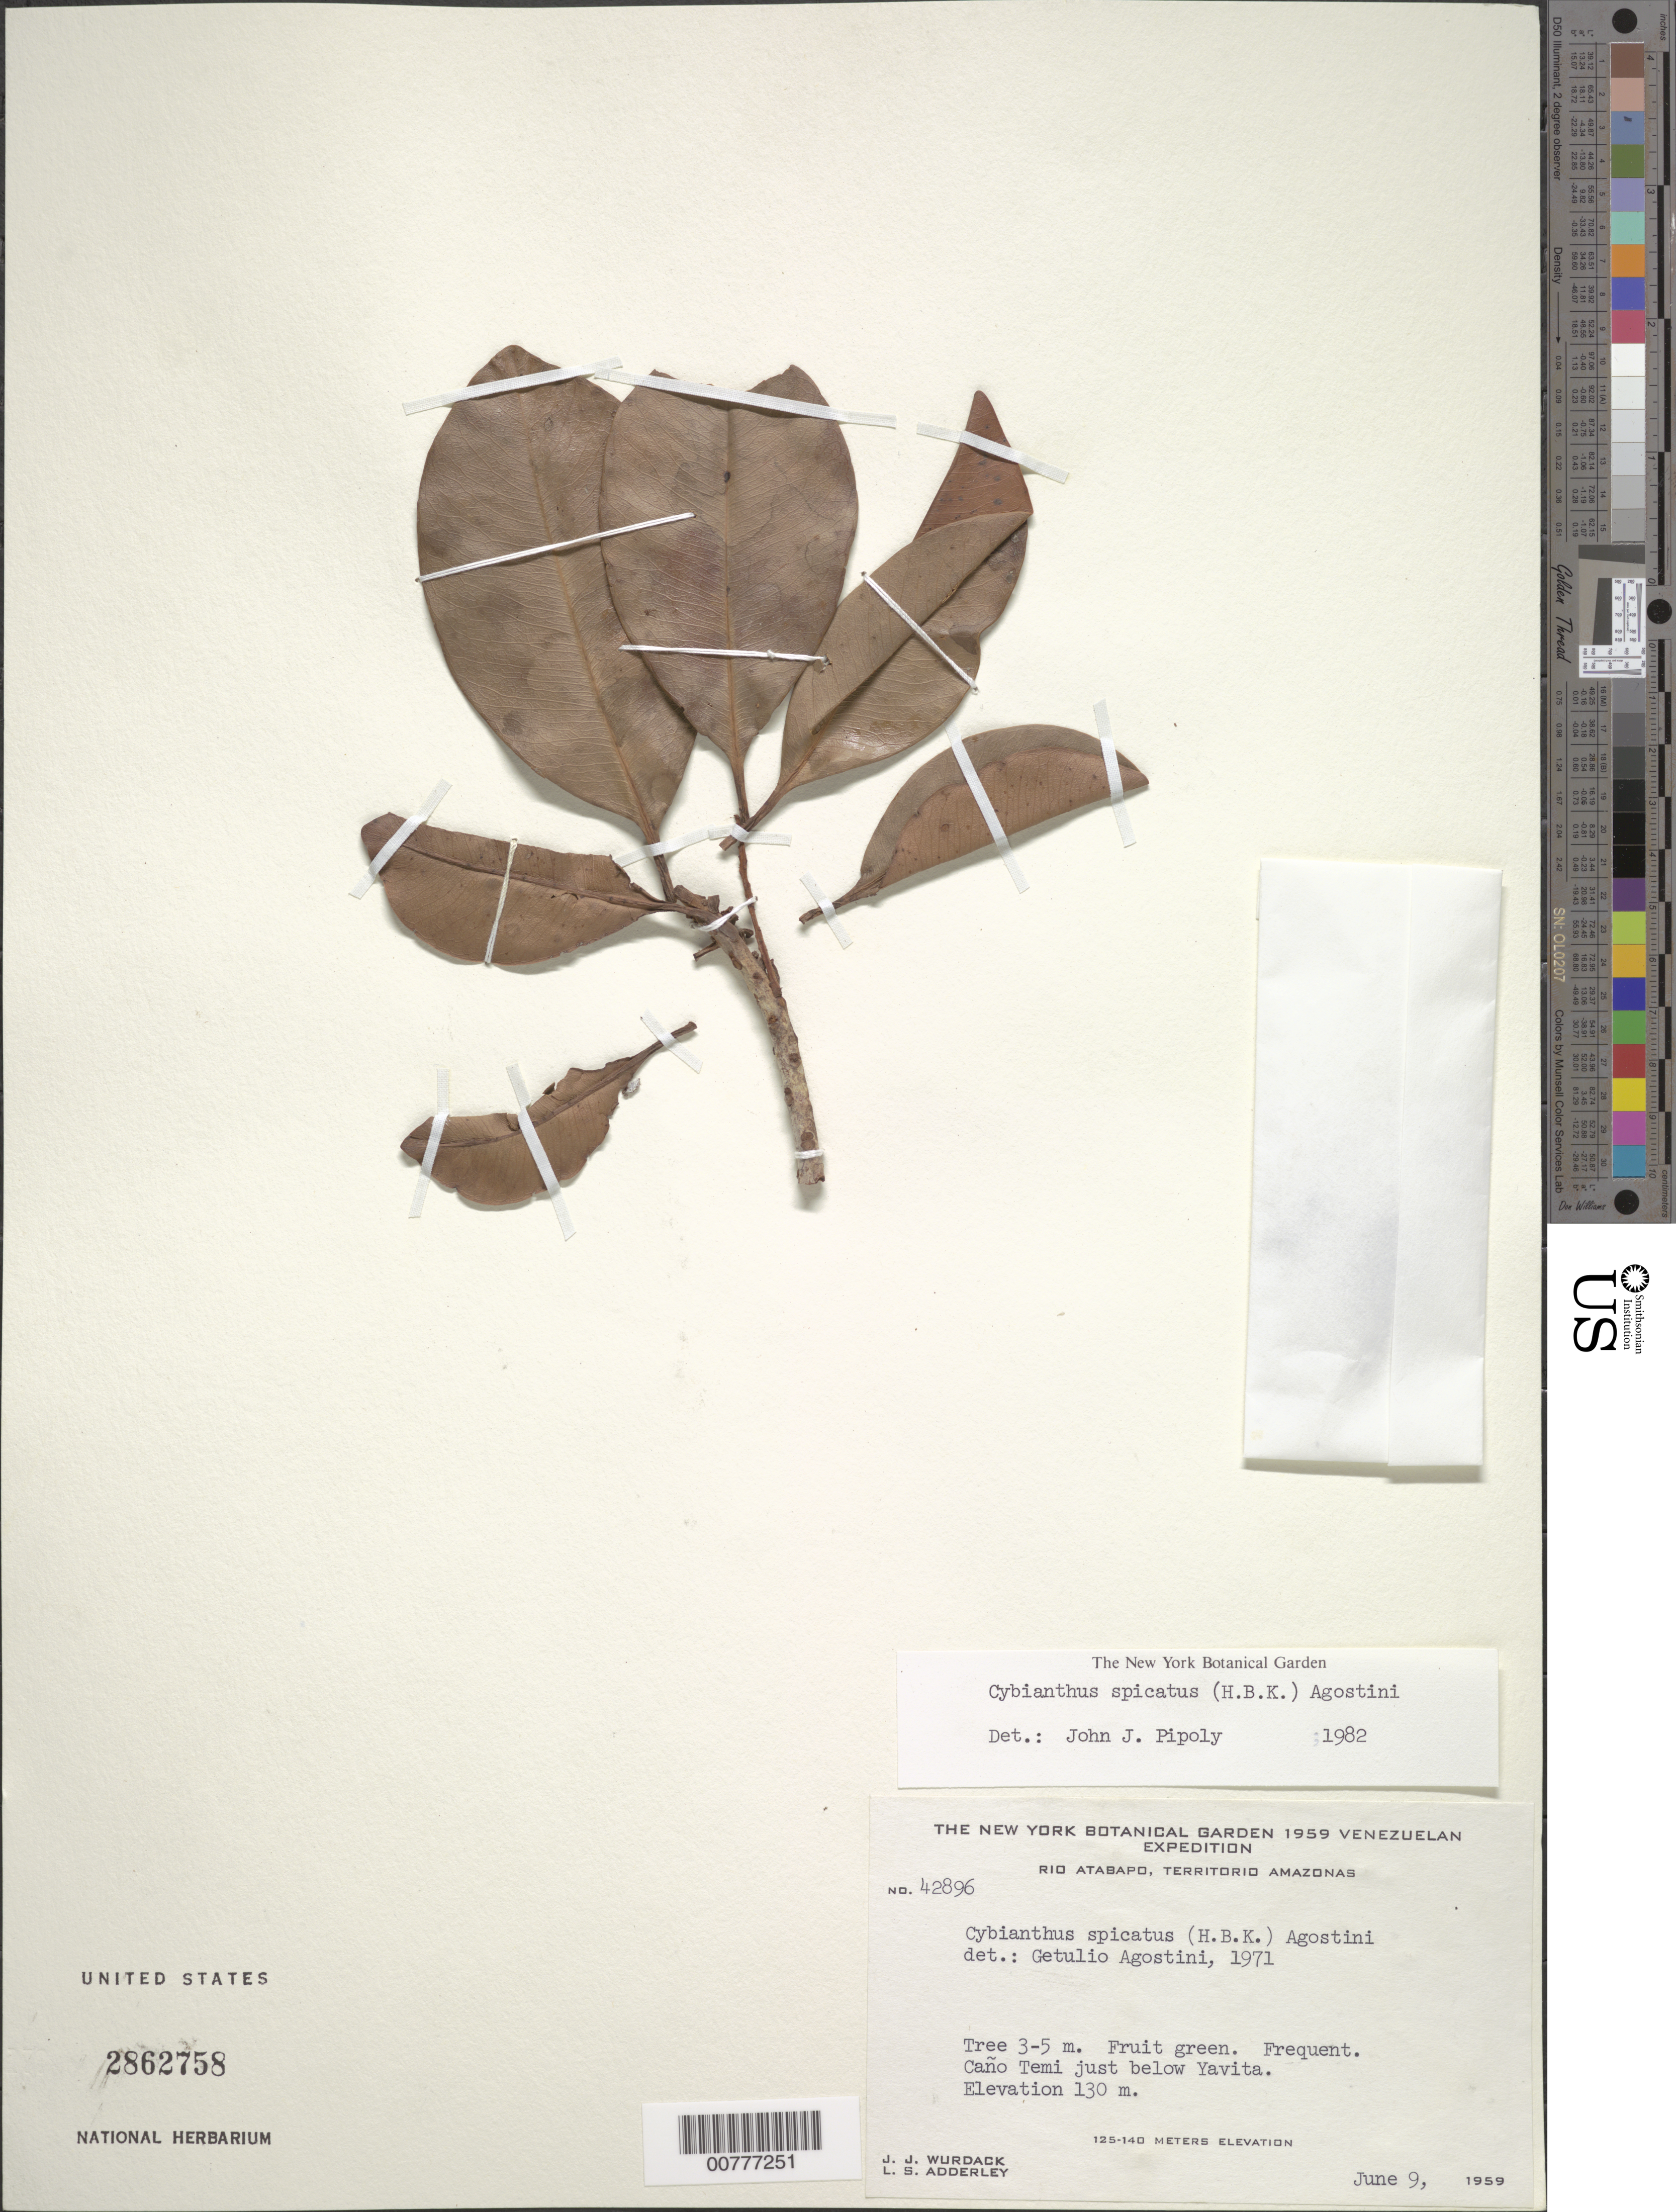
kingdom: Plantae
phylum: Tracheophyta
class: Magnoliopsida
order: Ericales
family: Primulaceae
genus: Cybianthus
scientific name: Cybianthus spicatus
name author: (Kunth) G. Agostini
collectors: J. J. Wurdack & L. S. Adderley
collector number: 42896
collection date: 1959-06-09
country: Venezuela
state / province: Amazonas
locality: Rio Atabapo, Territorio Amazonas, Caño Temi just below Yavita.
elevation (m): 130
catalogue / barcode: US 2862758